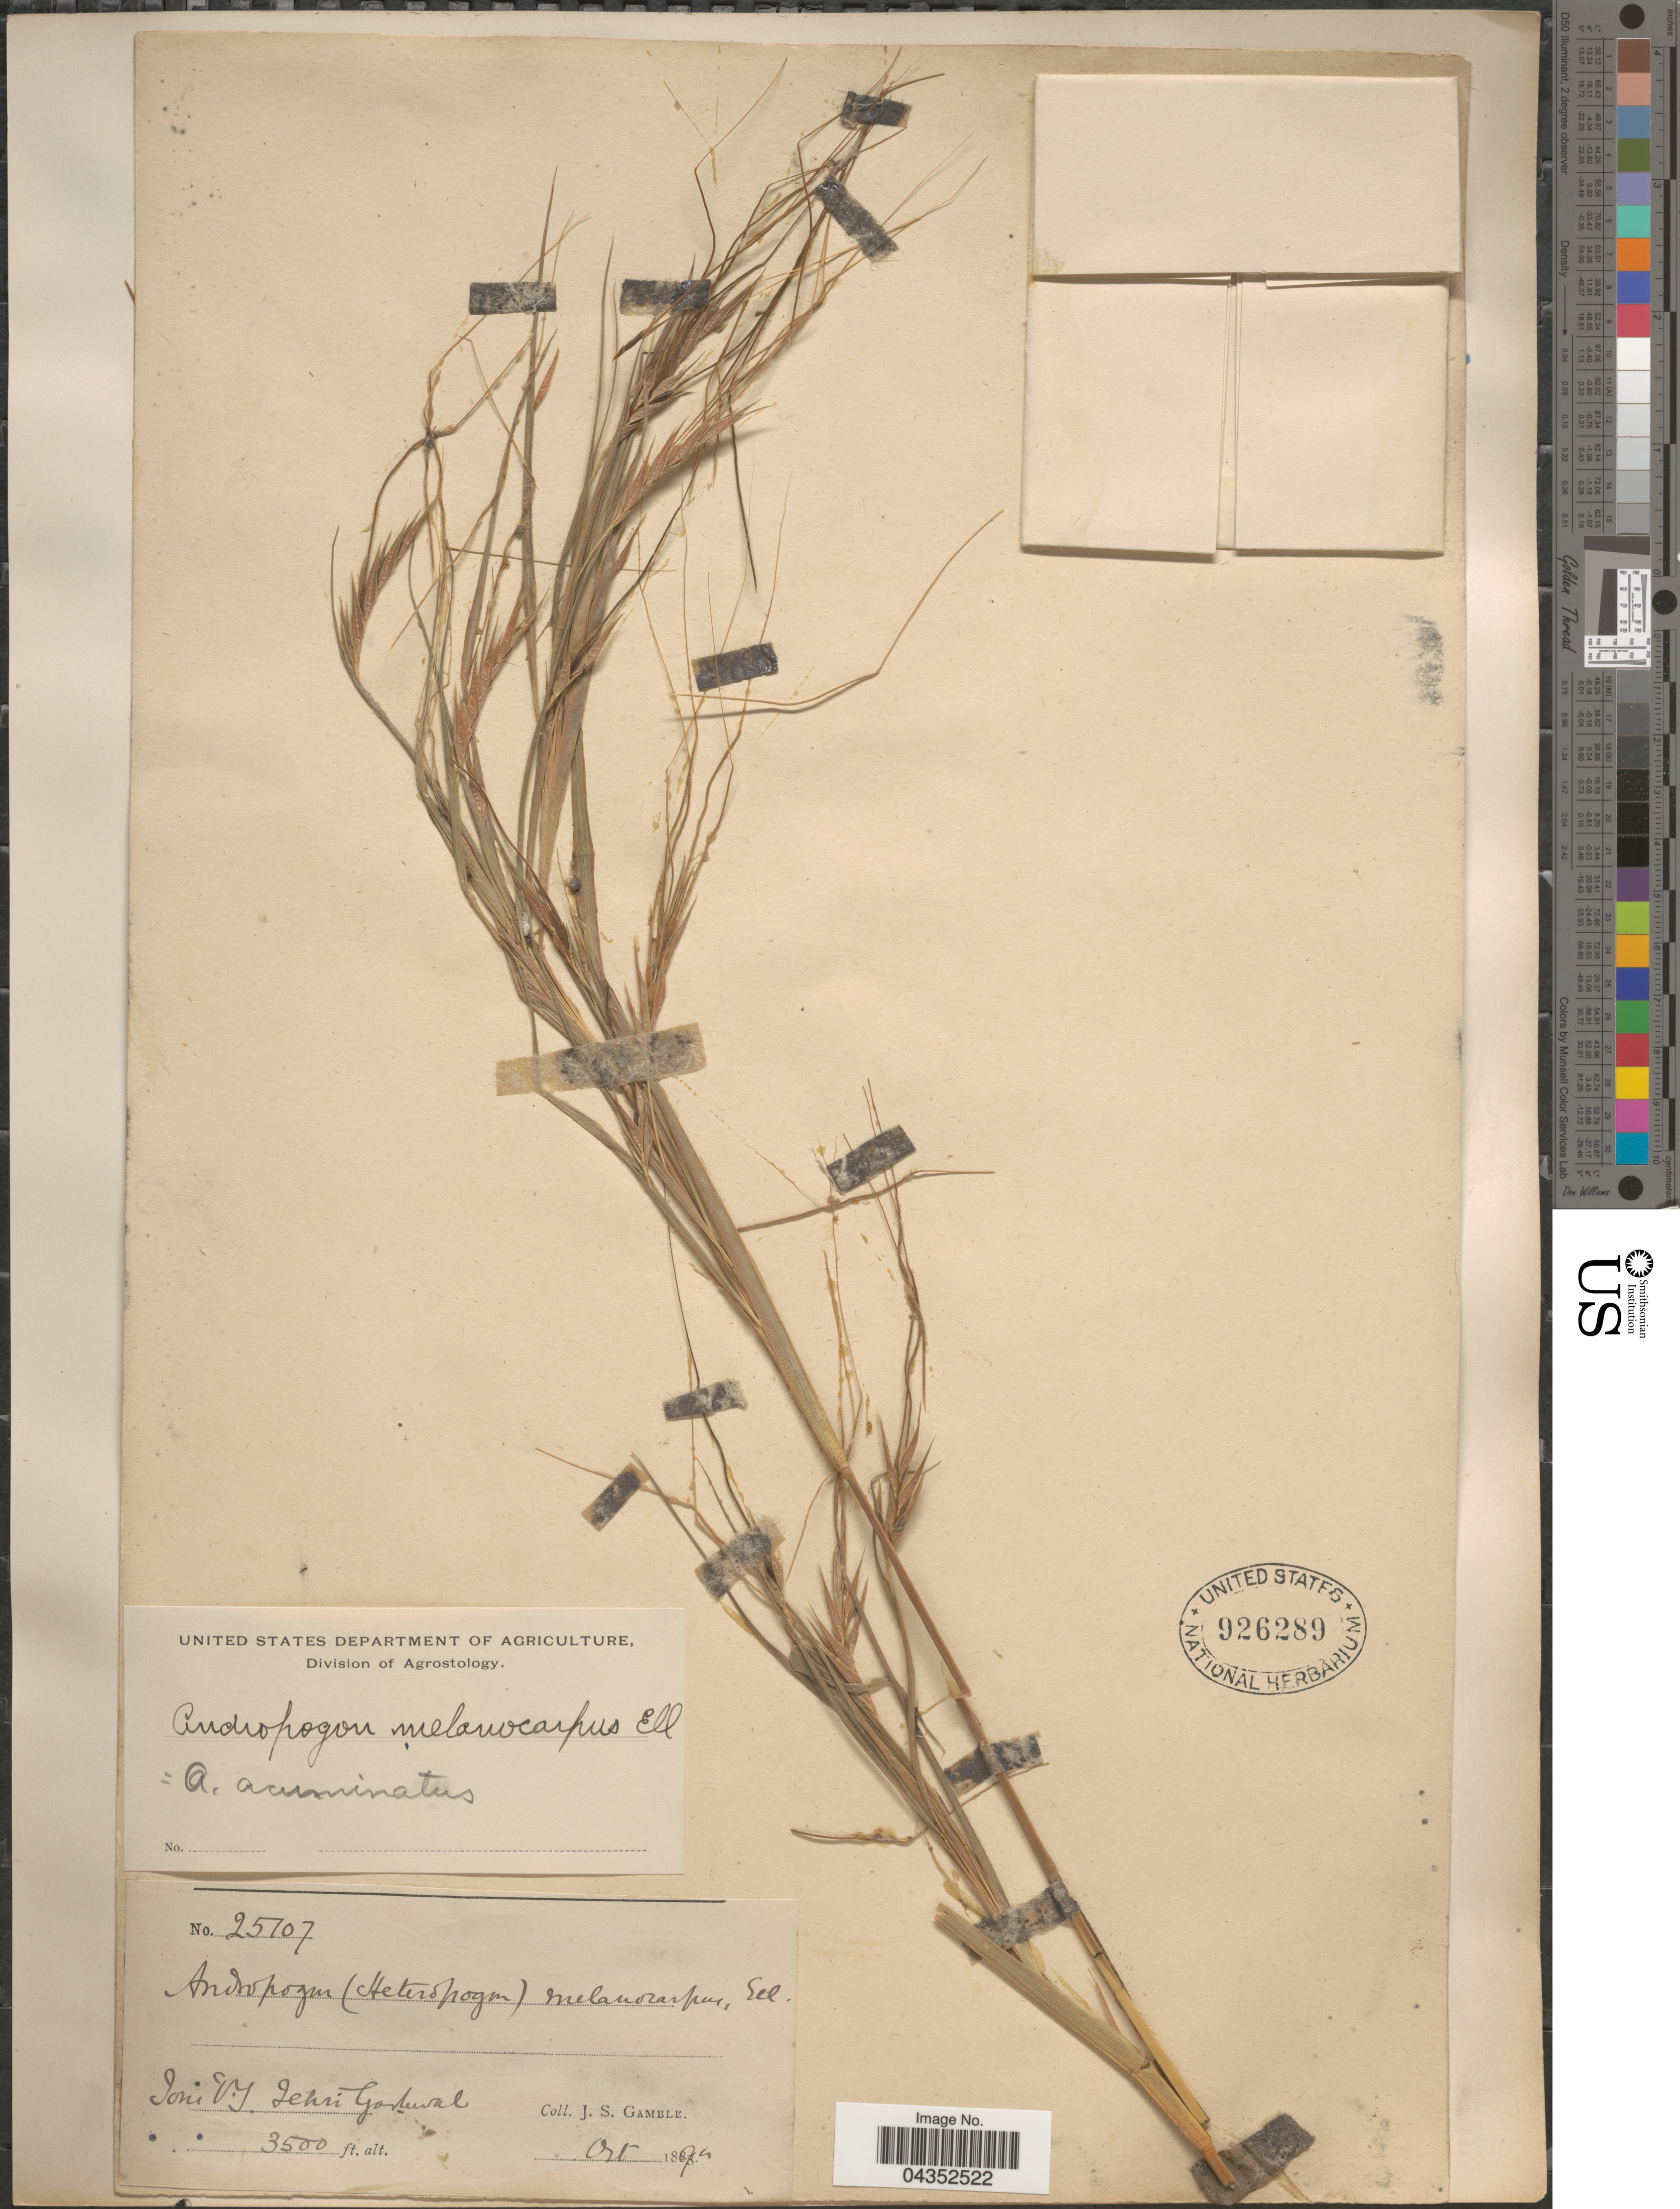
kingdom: Plantae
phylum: Tracheophyta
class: Liliopsida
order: Poales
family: Poaceae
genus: Heteropogon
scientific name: Heteropogon melanocarpus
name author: (Elliott) Benth.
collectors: J. S. Gamble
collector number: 25107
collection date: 1874-10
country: India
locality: Tons Vy, Tehri Garhwal.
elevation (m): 1067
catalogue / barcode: US 926289